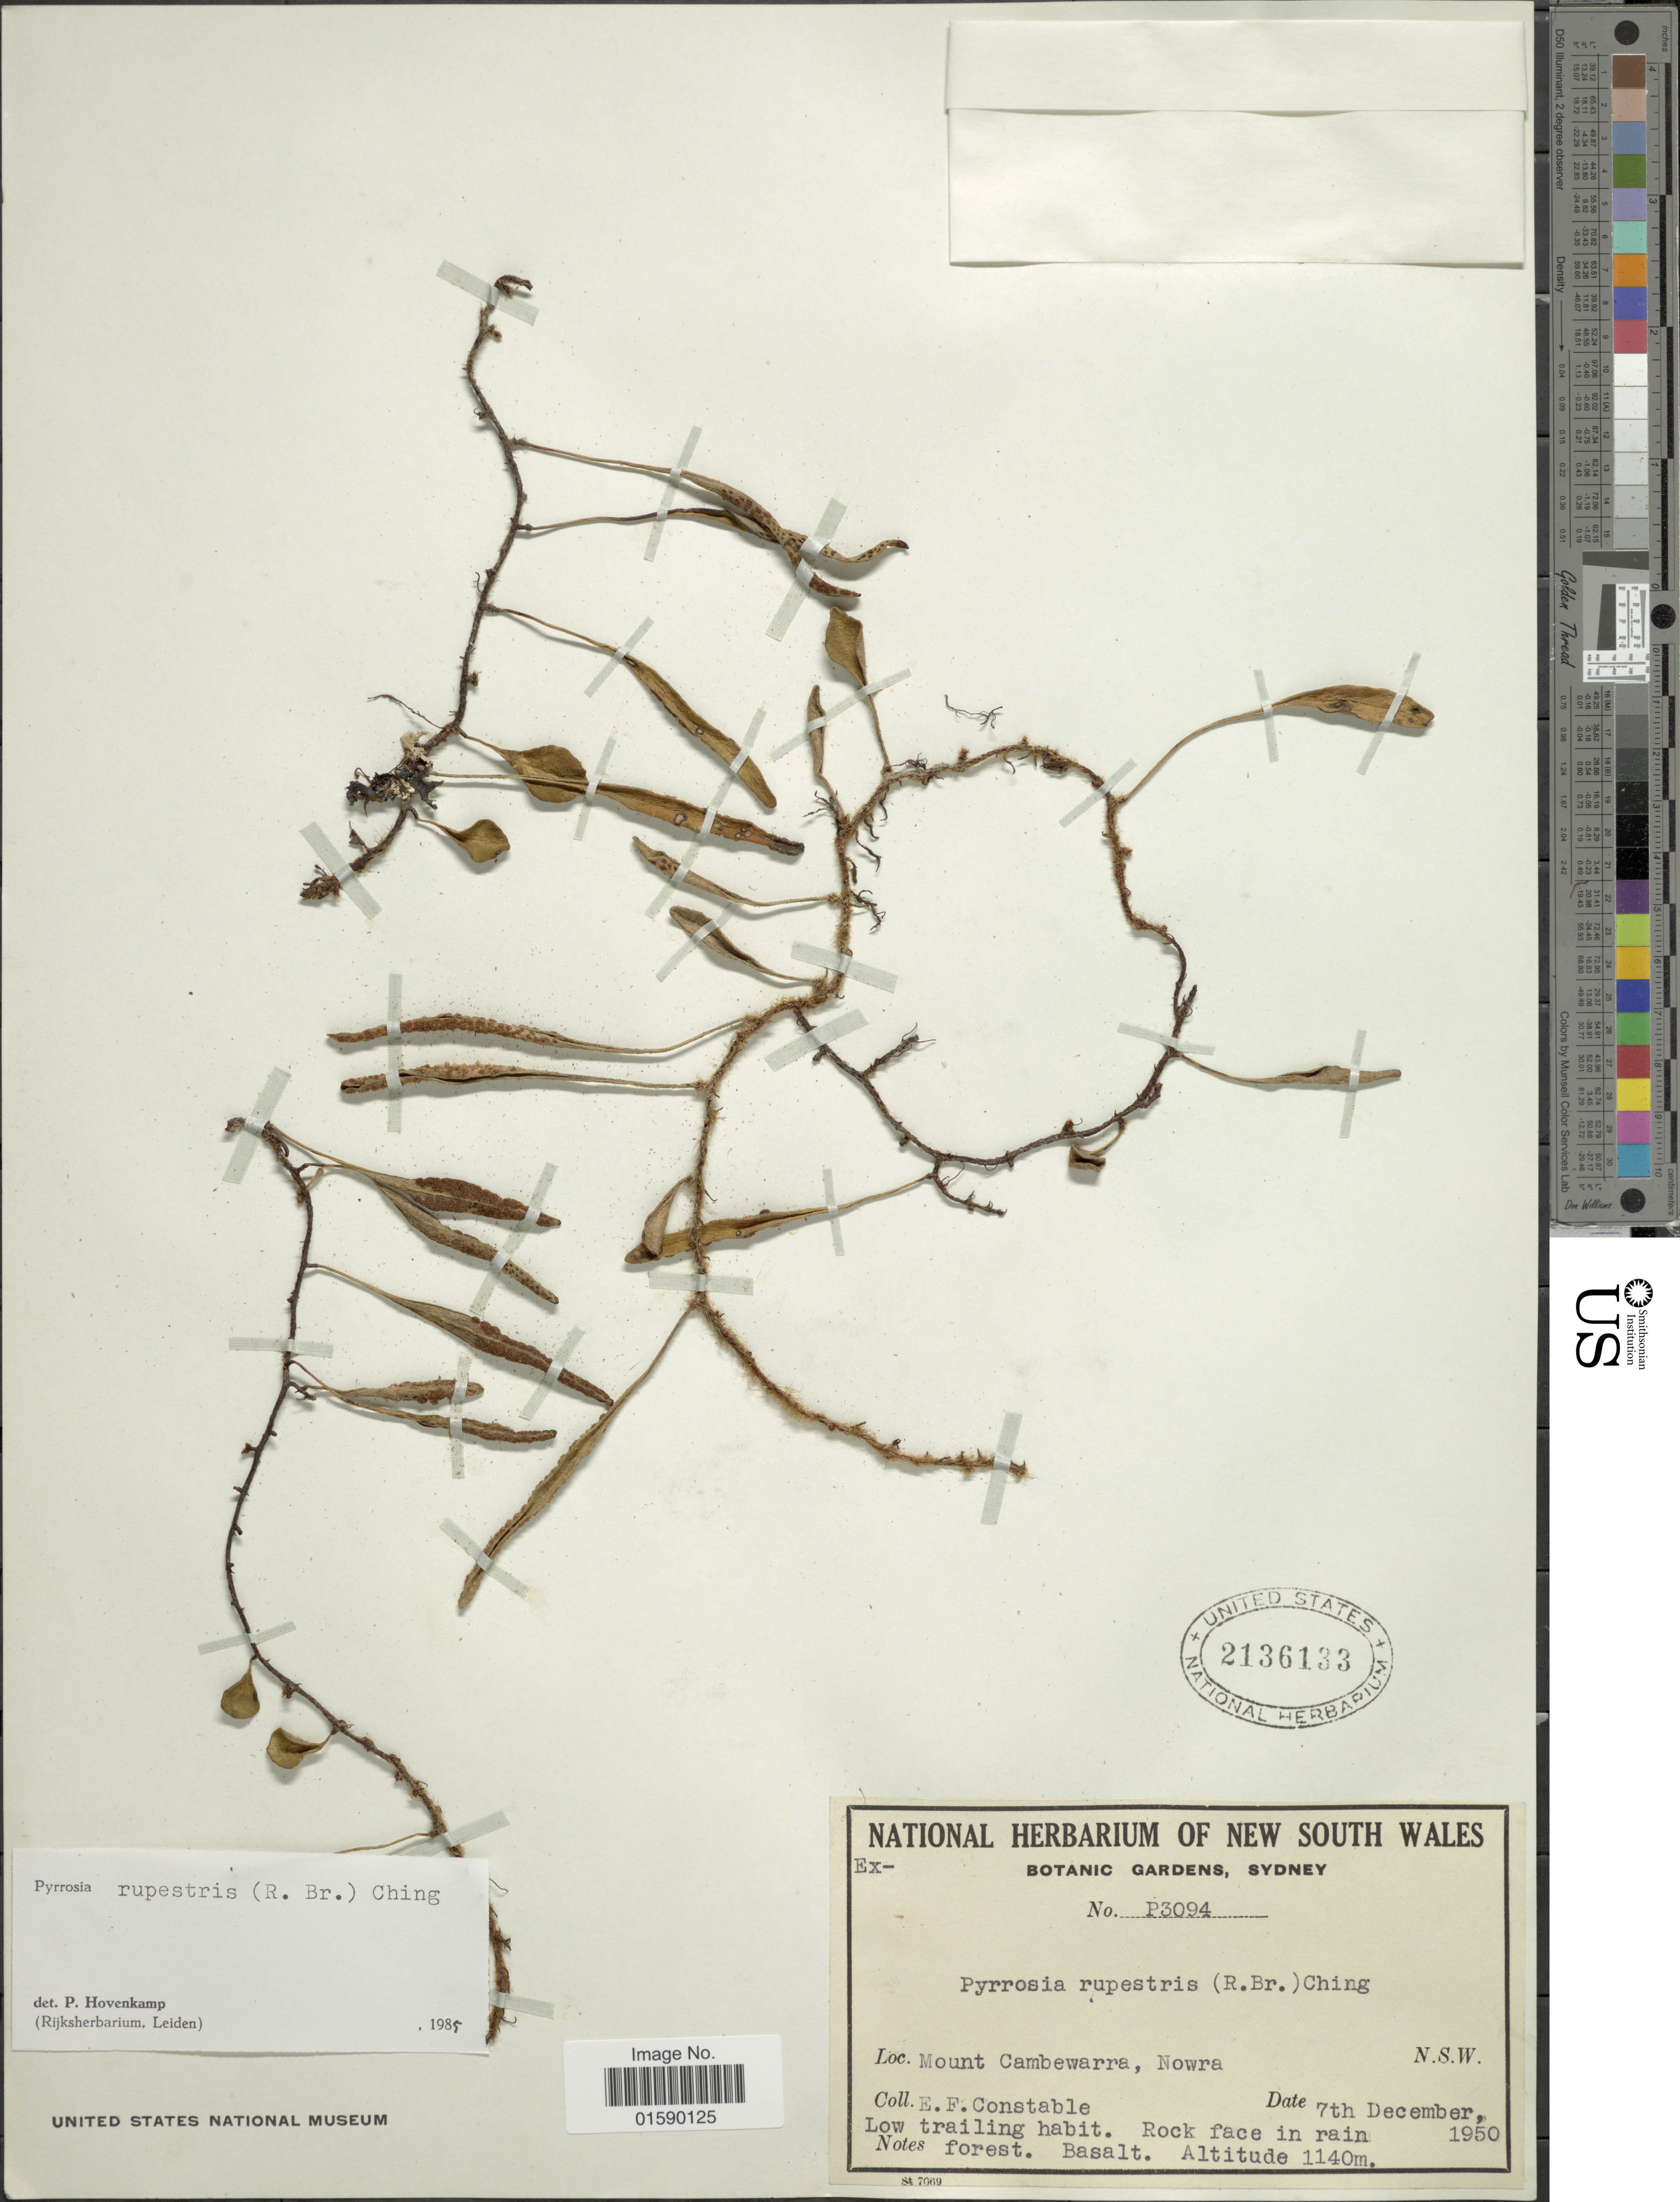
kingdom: Plantae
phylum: Tracheophyta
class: Polypodiopsida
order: Polypodiales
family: Polypodiaceae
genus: Pyrrosia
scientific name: Pyrrosia rupestris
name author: (R. Br.) Ching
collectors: E. F. Constable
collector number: P3094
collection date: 1950-12-07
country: Australia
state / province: New South Wales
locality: Mount Cambewarra, Nowra. N.S.W.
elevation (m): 1140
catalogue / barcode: US 2136133